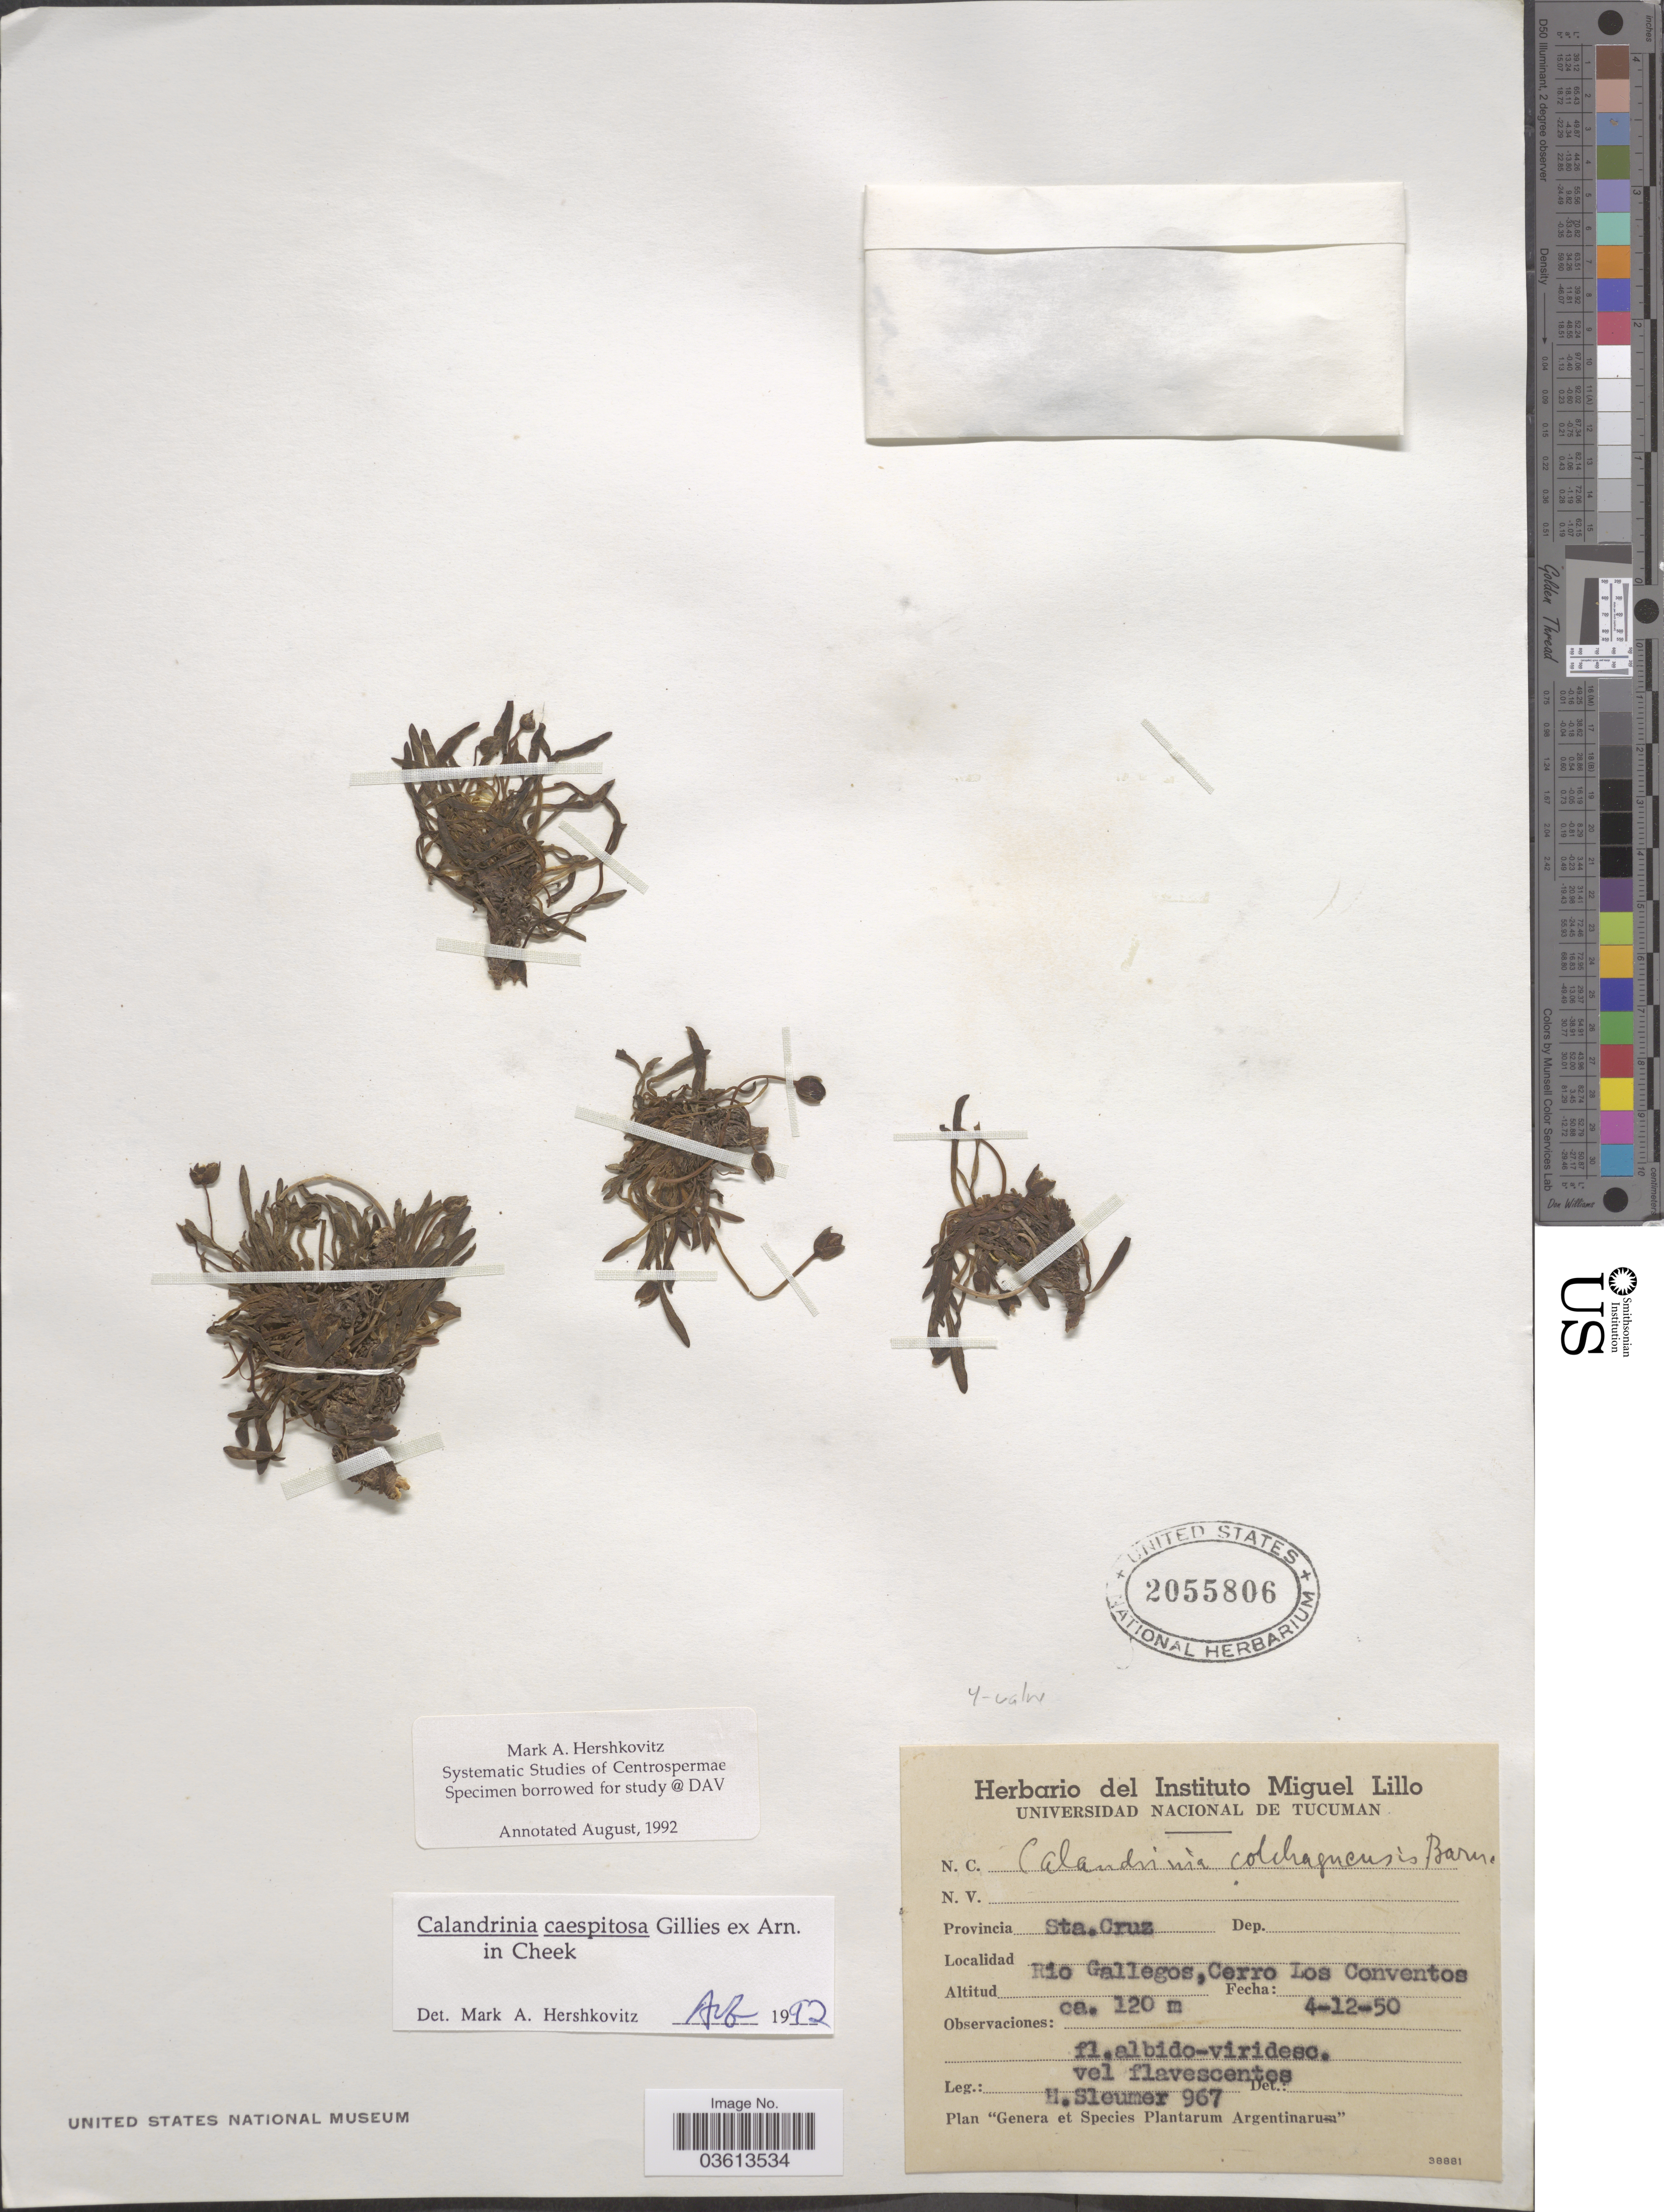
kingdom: Plantae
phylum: Tracheophyta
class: Magnoliopsida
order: Caryophyllales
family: Montiaceae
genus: Calandrinia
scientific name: Calandrinia caespitosa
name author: Gillies ex Arn.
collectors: H. O. Sleumer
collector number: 967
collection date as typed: Transcribed d/m/y: 4/12/50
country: Argentina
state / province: Santa Cruz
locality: Rio Gallegos, Cerro Los Conventos.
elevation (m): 120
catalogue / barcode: US 2055806